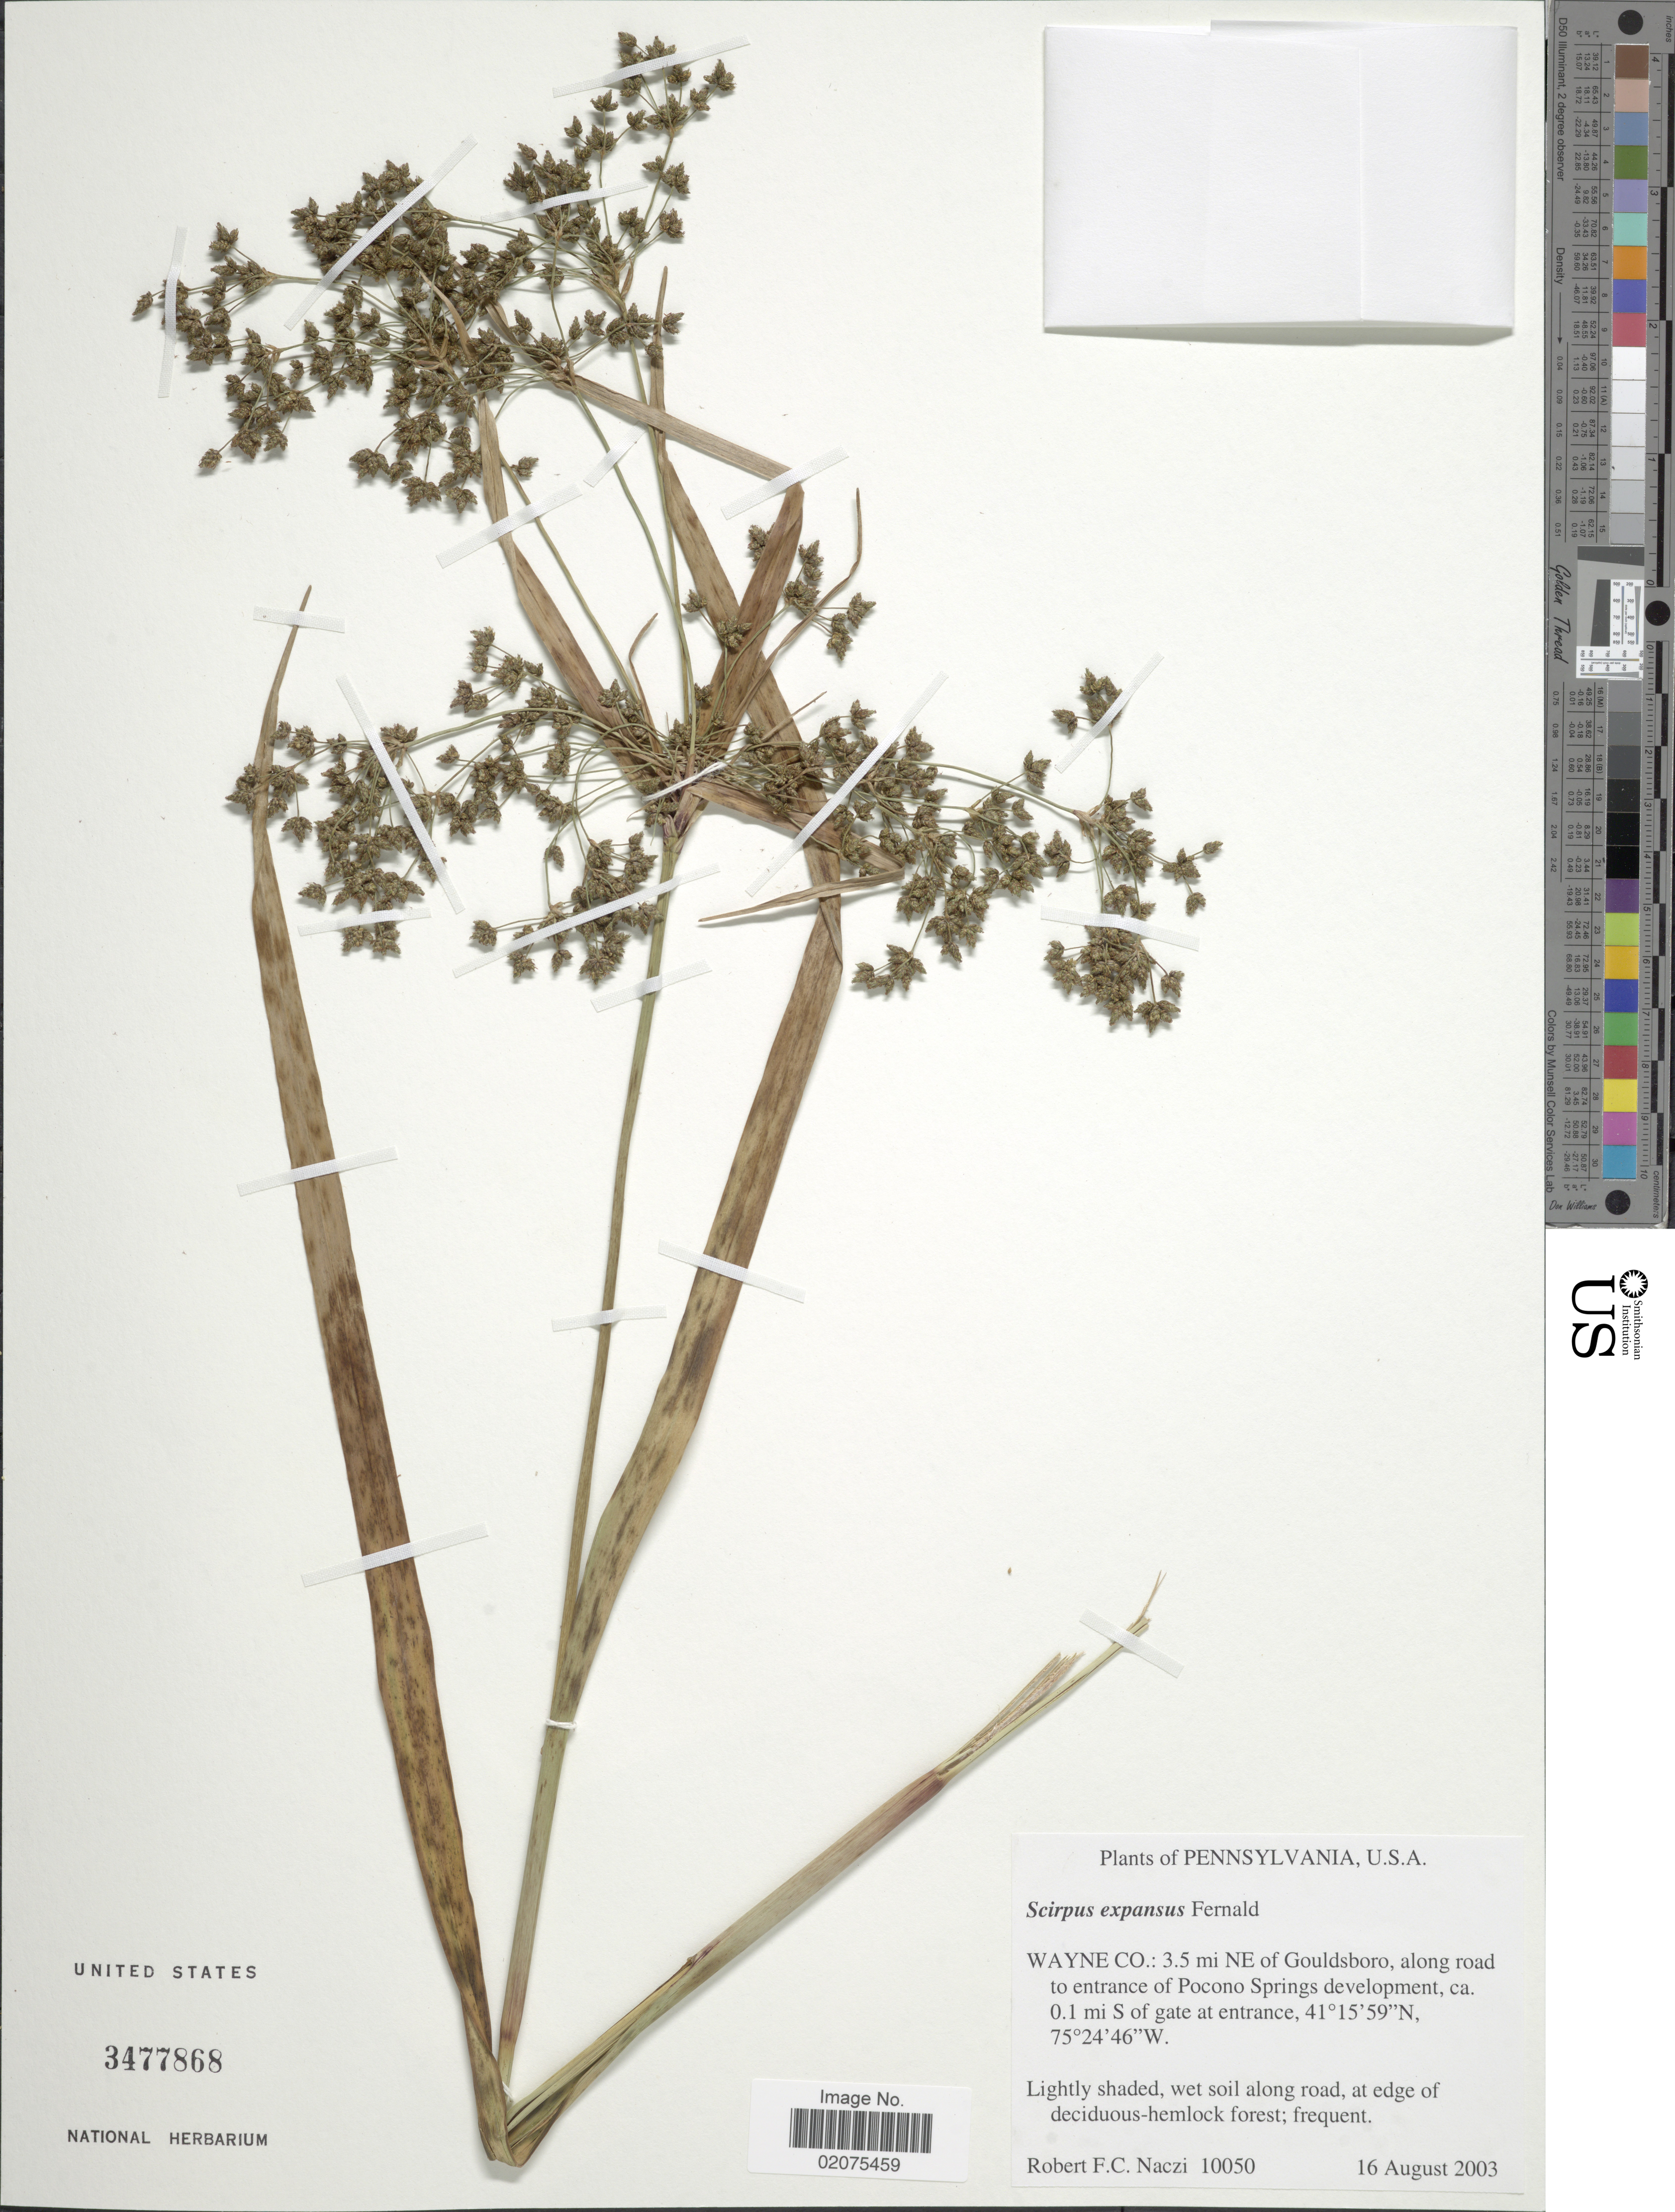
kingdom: Plantae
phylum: Tracheophyta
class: Liliopsida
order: Poales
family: Cyperaceae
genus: Scirpus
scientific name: Scirpus expansus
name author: Fernald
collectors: R. F. C. Naczi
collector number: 10050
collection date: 2003-08-16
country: United States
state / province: Pennsylvania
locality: U.S.A. Wayne Co.: 3.5 mi NE of Gouldsboro, along road to entrance of Pocono Springs development, ca. 0.1 mi S of gate at entrance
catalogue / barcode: US 3477868